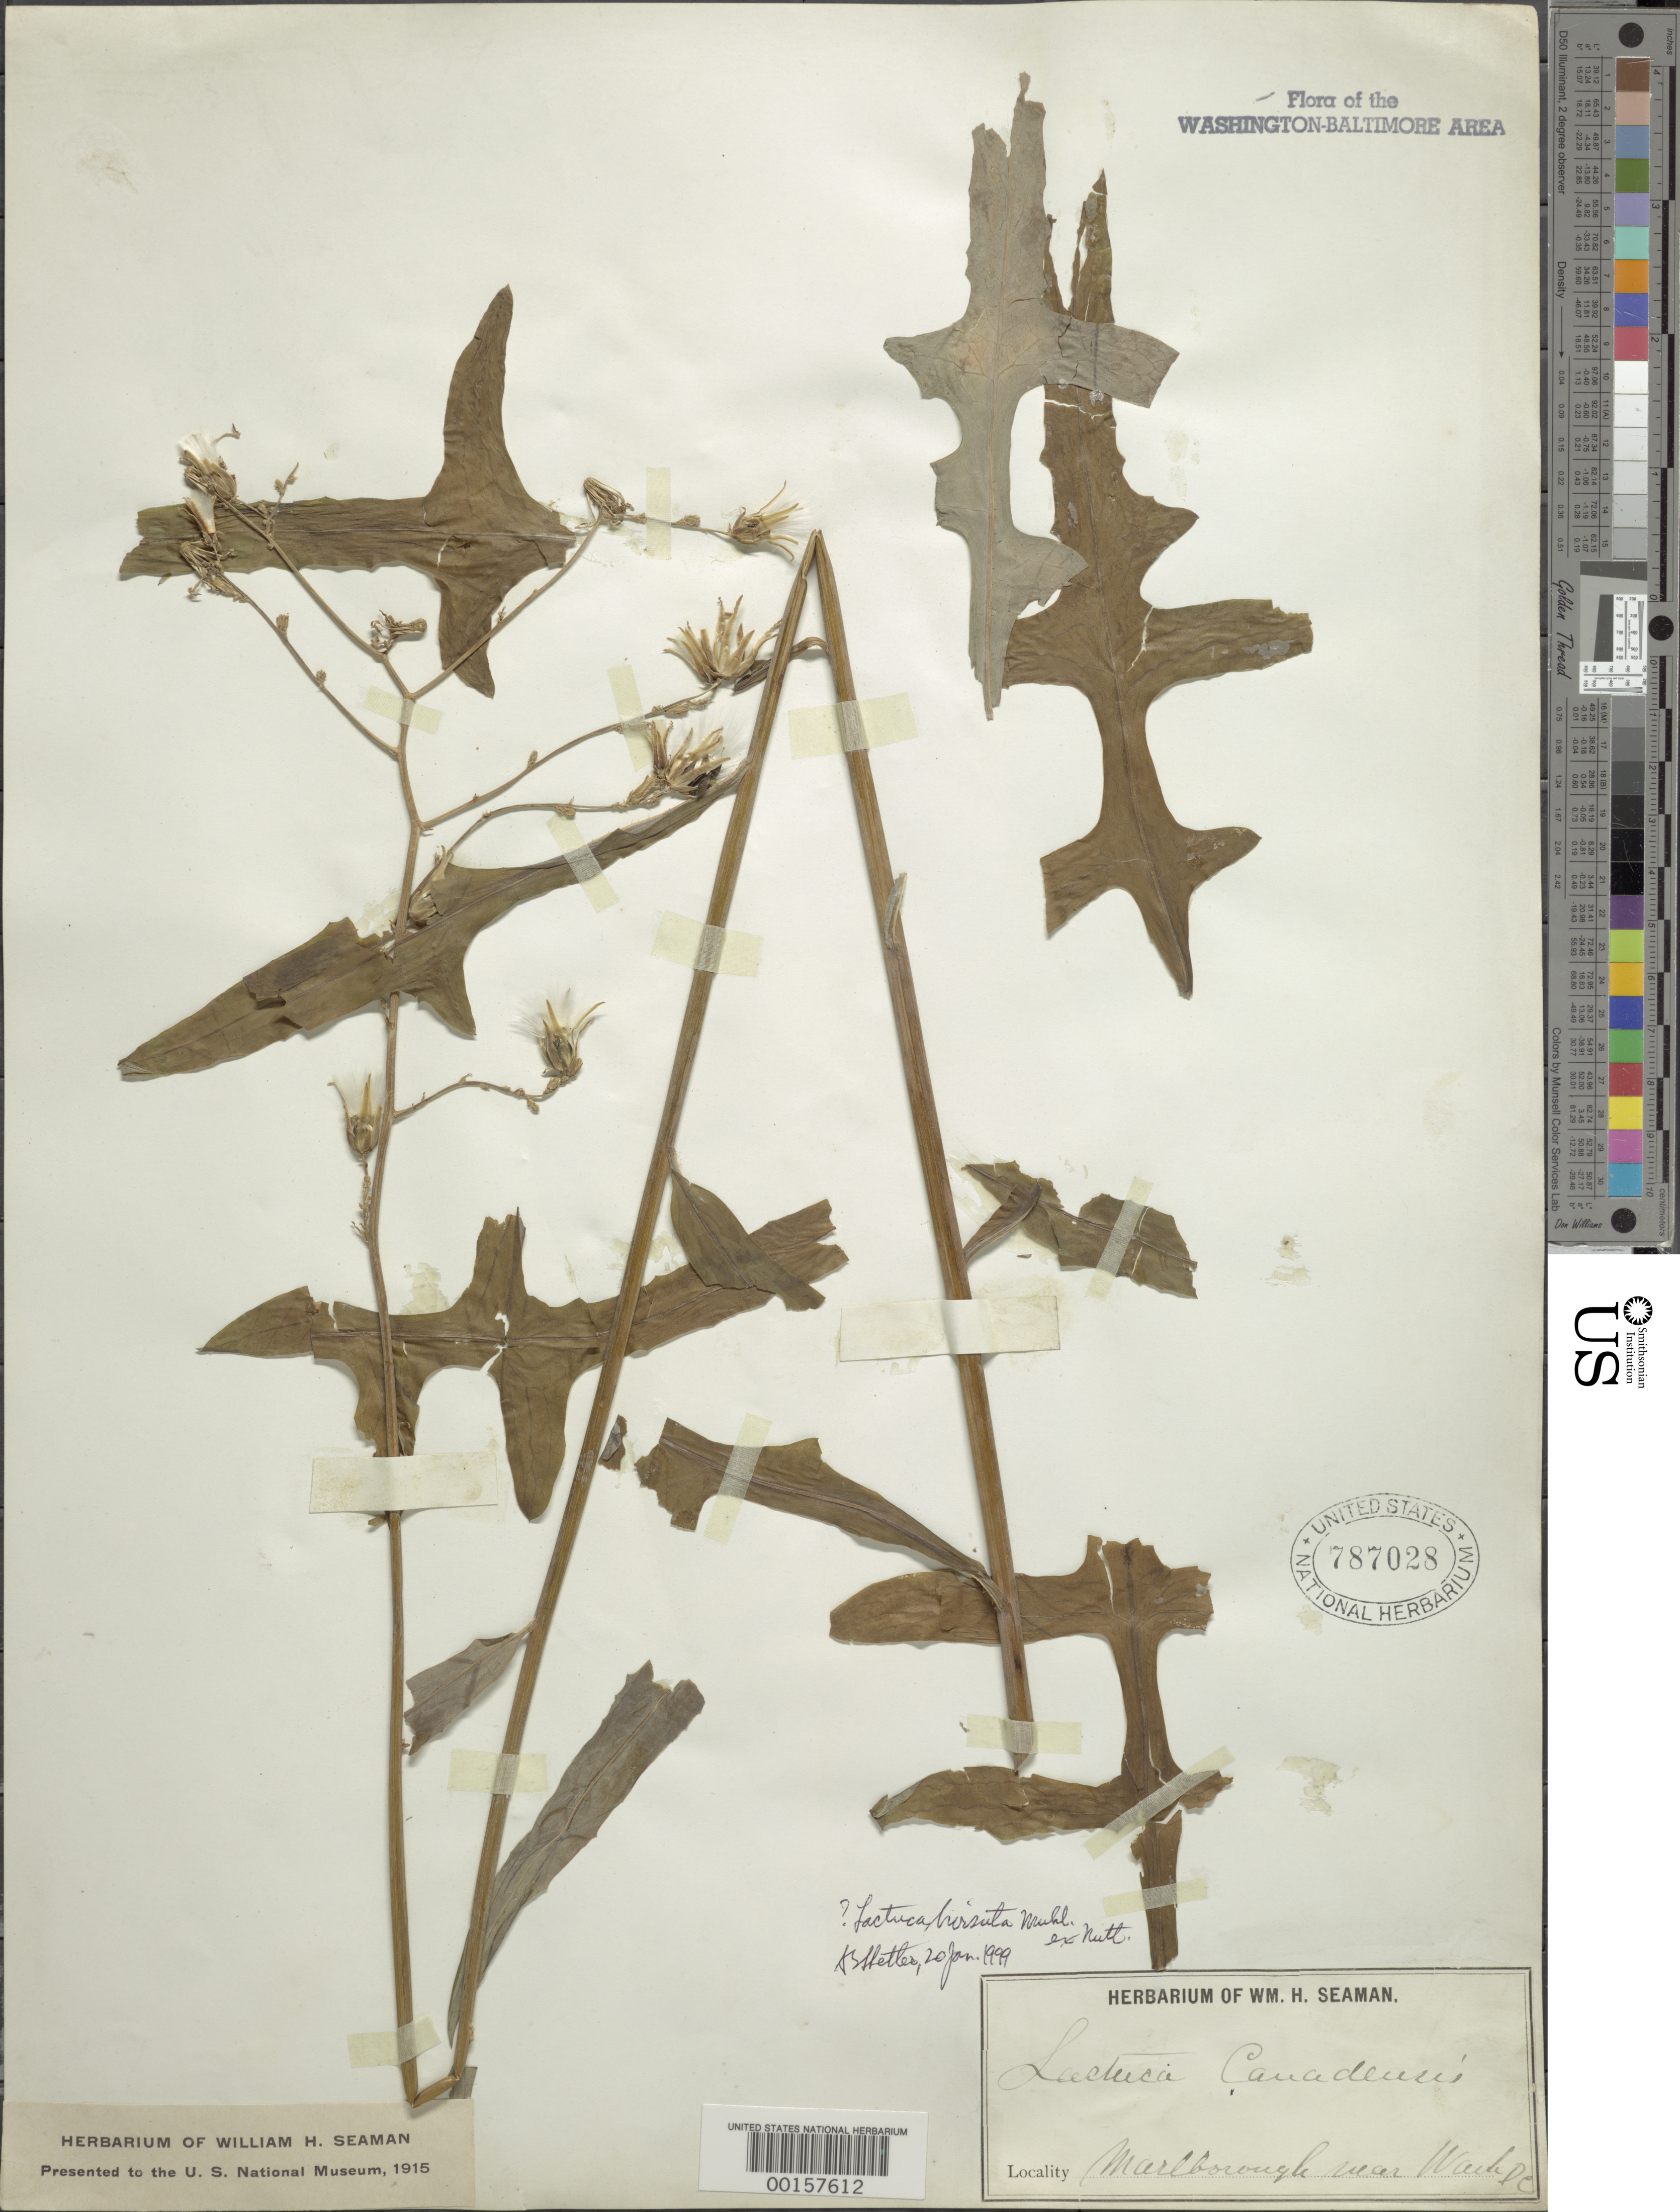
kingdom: Plantae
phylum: Tracheophyta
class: Magnoliopsida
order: Asterales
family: Asteraceae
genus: Lactuca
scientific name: Lactuca hirsuta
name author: Muhl. ex Nutt.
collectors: W. Seaman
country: United States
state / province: Maryland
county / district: Prince George's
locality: Marlboro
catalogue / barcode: US 787028